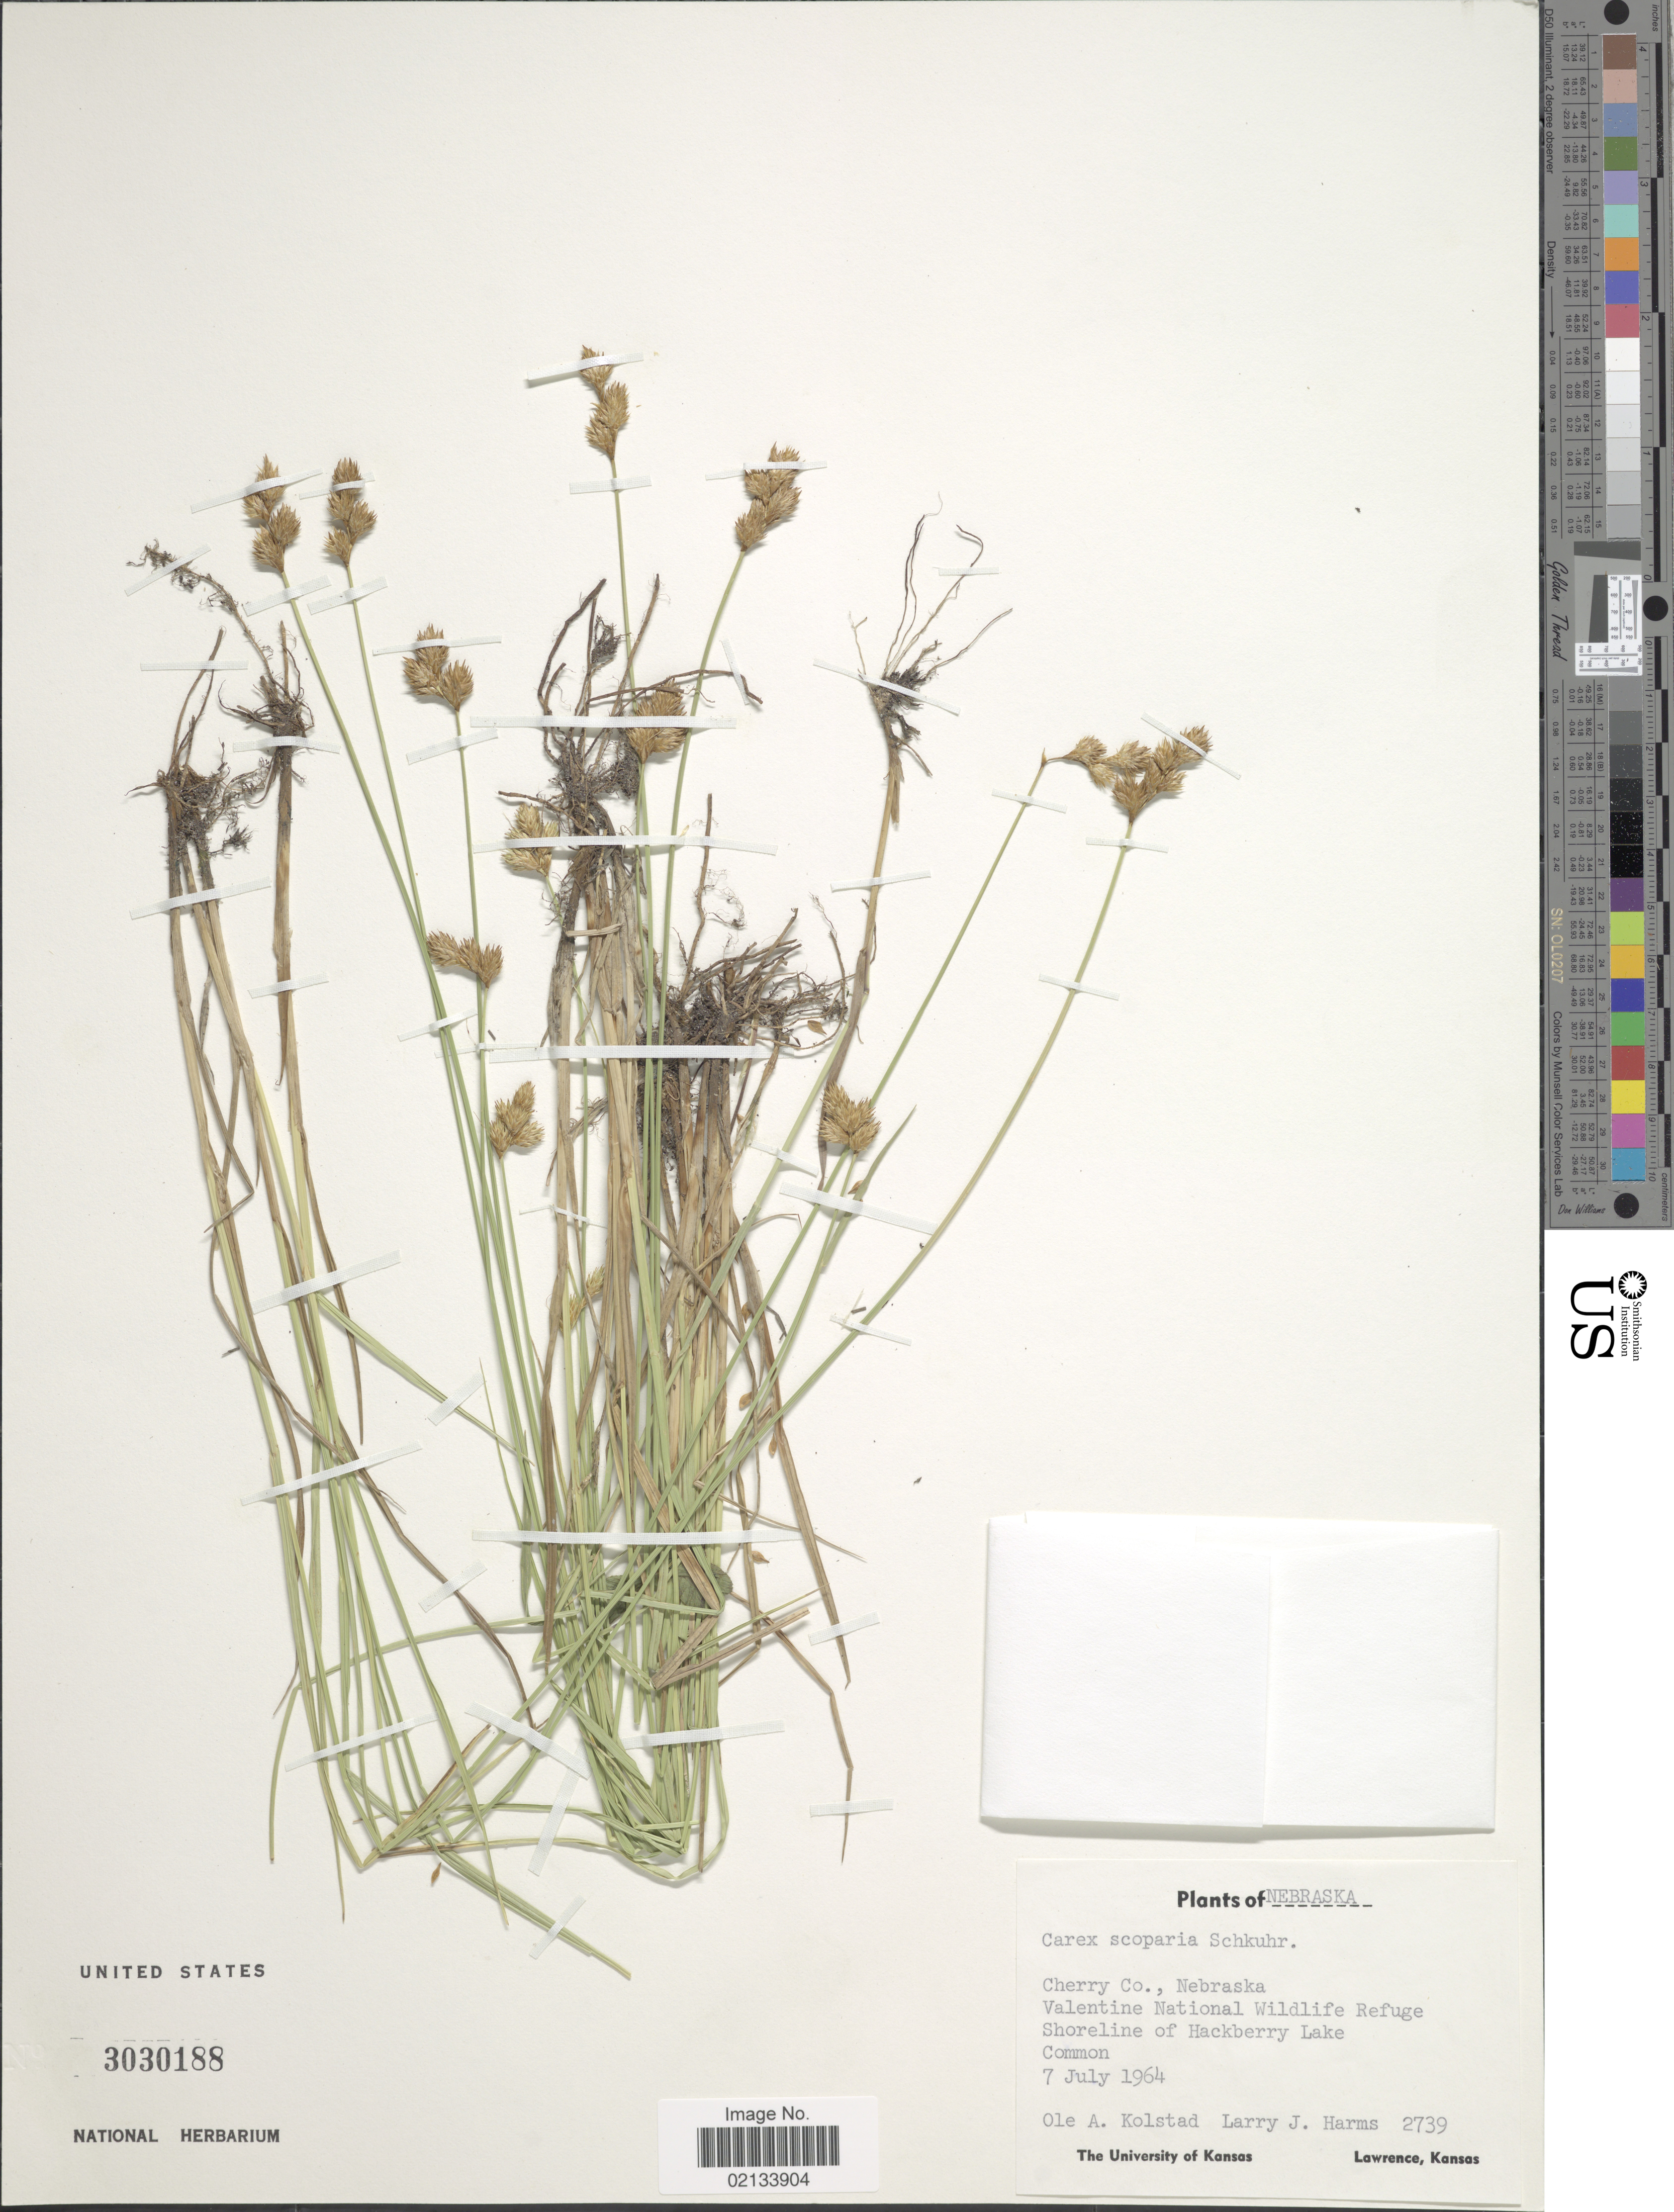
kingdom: Plantae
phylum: Tracheophyta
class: Liliopsida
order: Poales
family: Cyperaceae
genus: Carex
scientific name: Carex scoparia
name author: Schkuhr ex Willd.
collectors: O. Kolstad & L. Harms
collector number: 2739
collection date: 1964-07-07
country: United States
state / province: Nebraska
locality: Cherry Co., Valentine National Wildlife Refuge Shoreline of Hackberry Lake.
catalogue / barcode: US 3030188